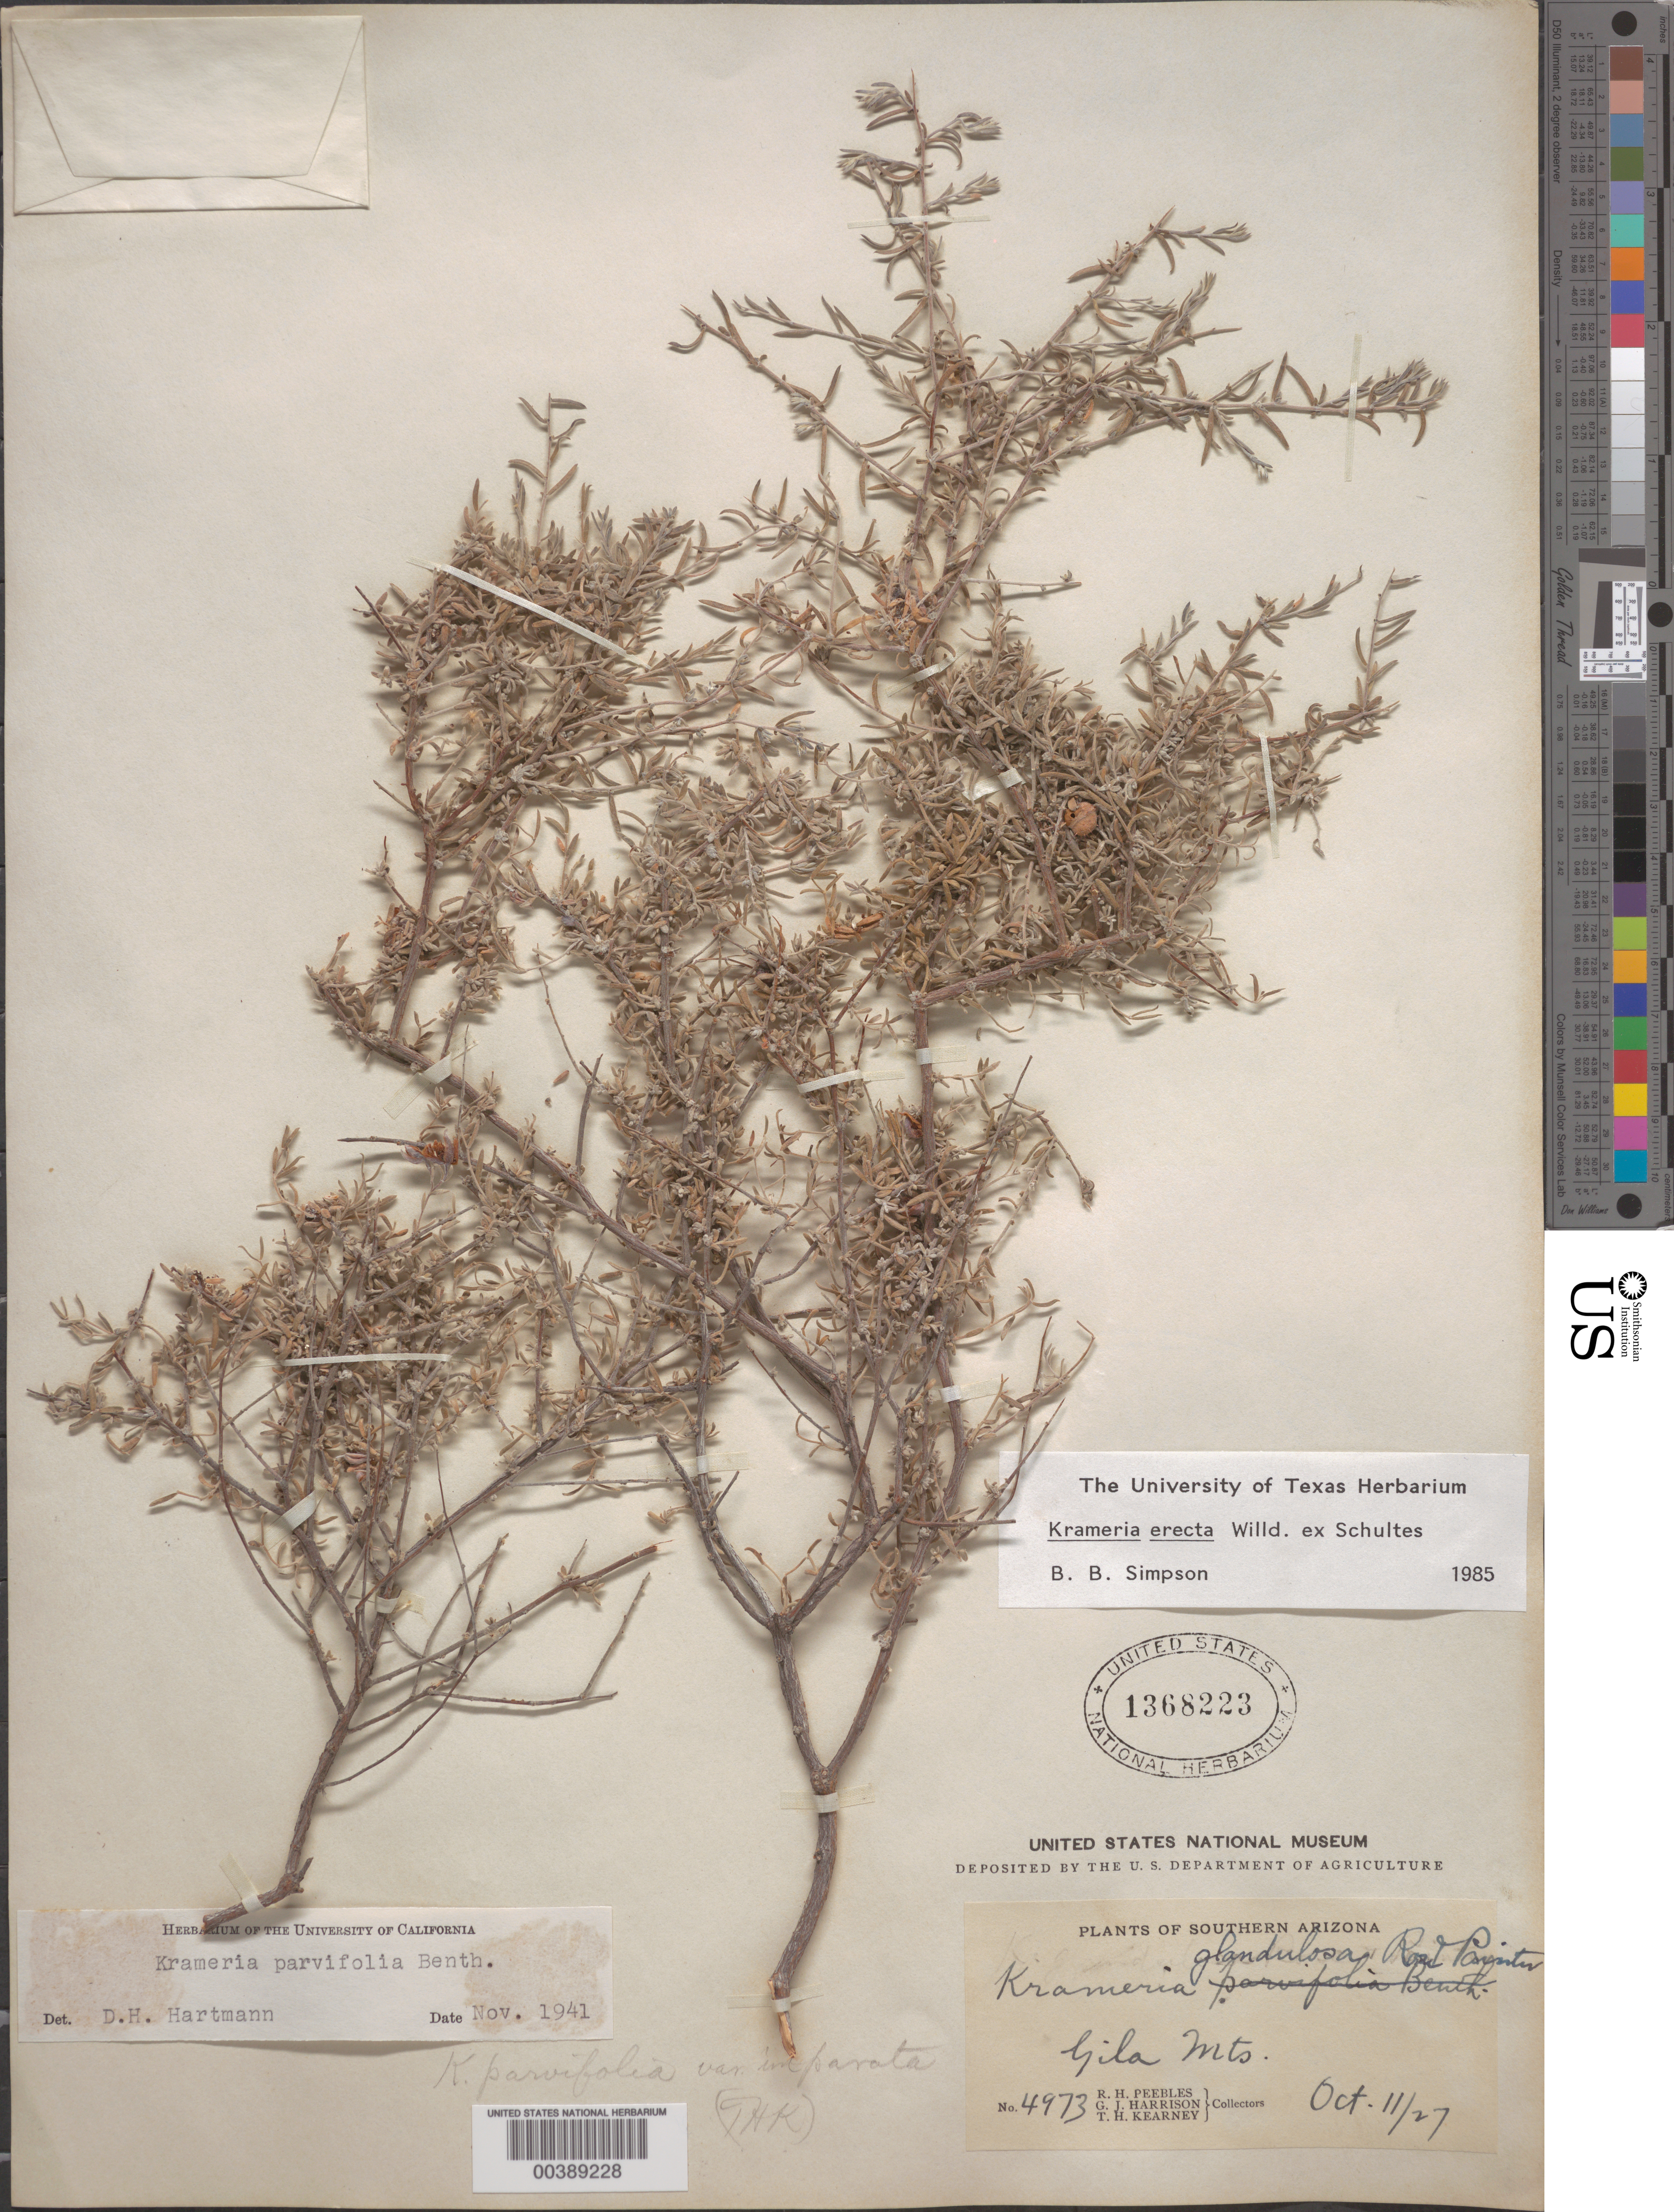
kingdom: Plantae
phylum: Tracheophyta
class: Magnoliopsida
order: Zygophyllales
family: Krameriaceae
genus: Krameria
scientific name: Krameria erecta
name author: Willd. ex Schult.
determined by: Simpson, B. B.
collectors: R. H. Peebles, G. J. Harrison & T. H. Kearney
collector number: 4973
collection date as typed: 11 Oct 1927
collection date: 1927-10-11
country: United States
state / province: Arizona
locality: Gila mts.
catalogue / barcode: US 1368223